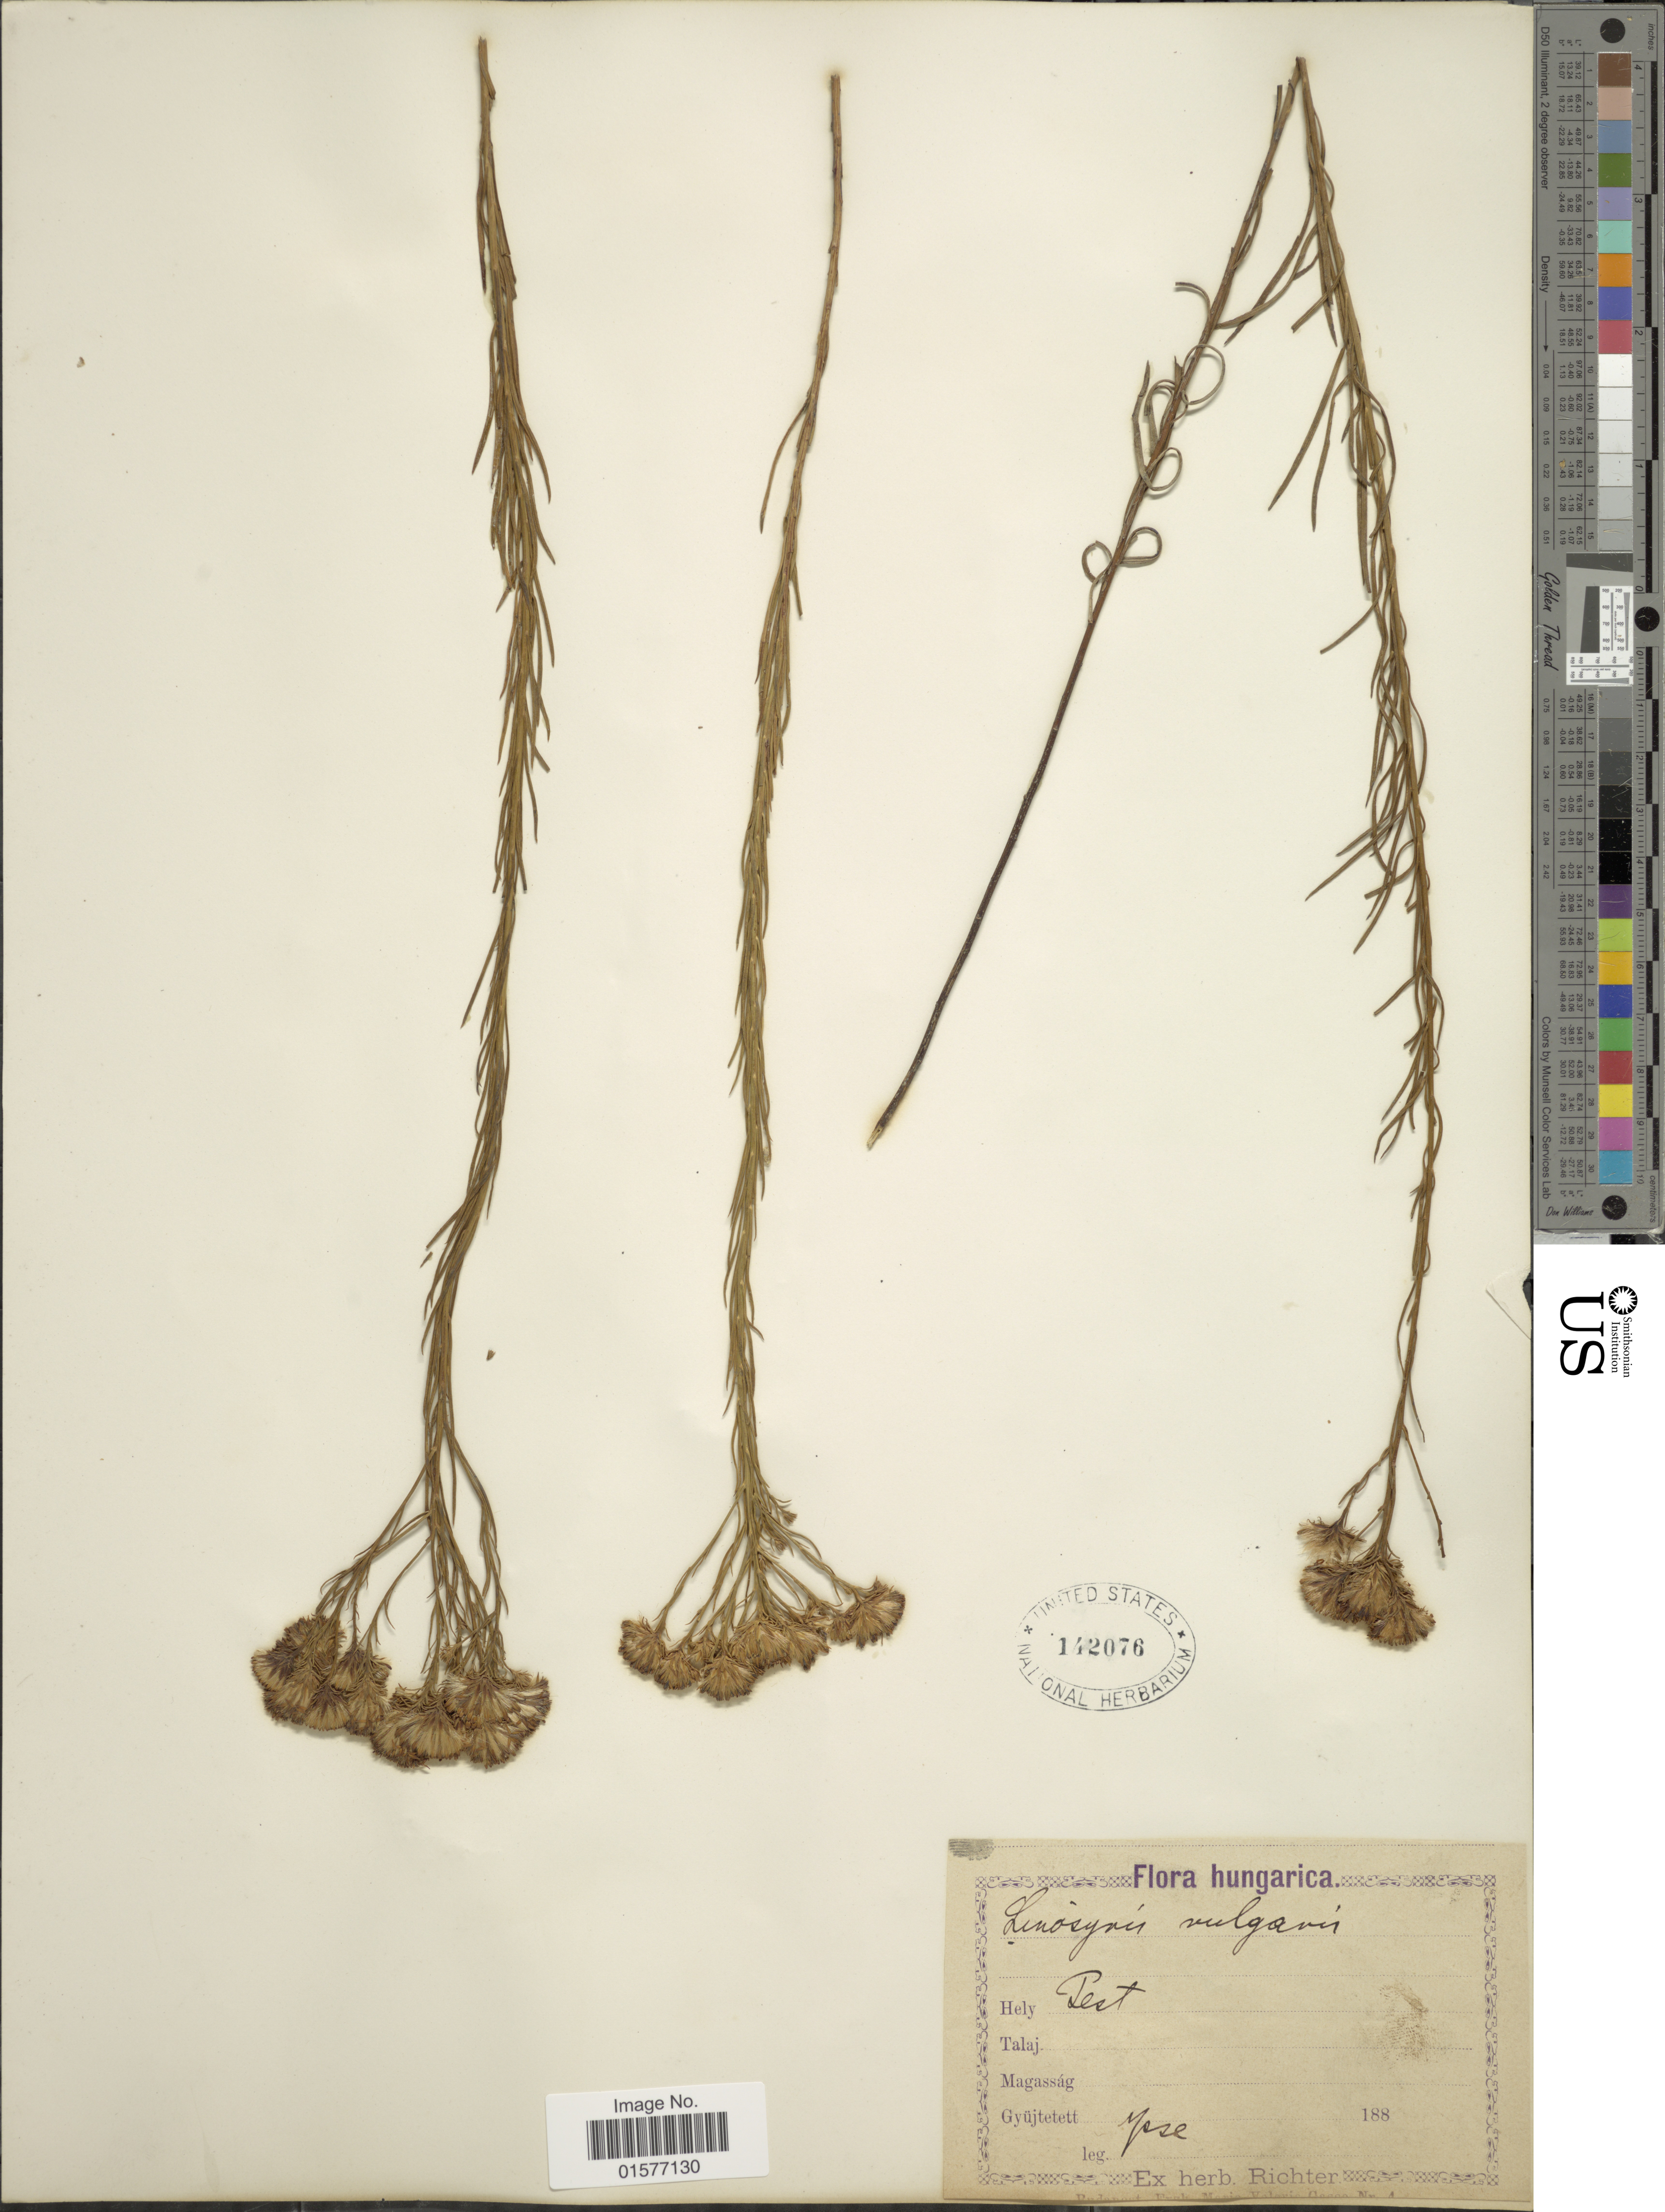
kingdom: Plantae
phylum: Tracheophyta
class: Magnoliopsida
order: Asterales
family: Asteraceae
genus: Linosyris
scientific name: Linosyris vulgaris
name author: Cass. ex Less.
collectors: -. Ipse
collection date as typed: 188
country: Hungary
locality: Pest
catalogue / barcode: US 142076